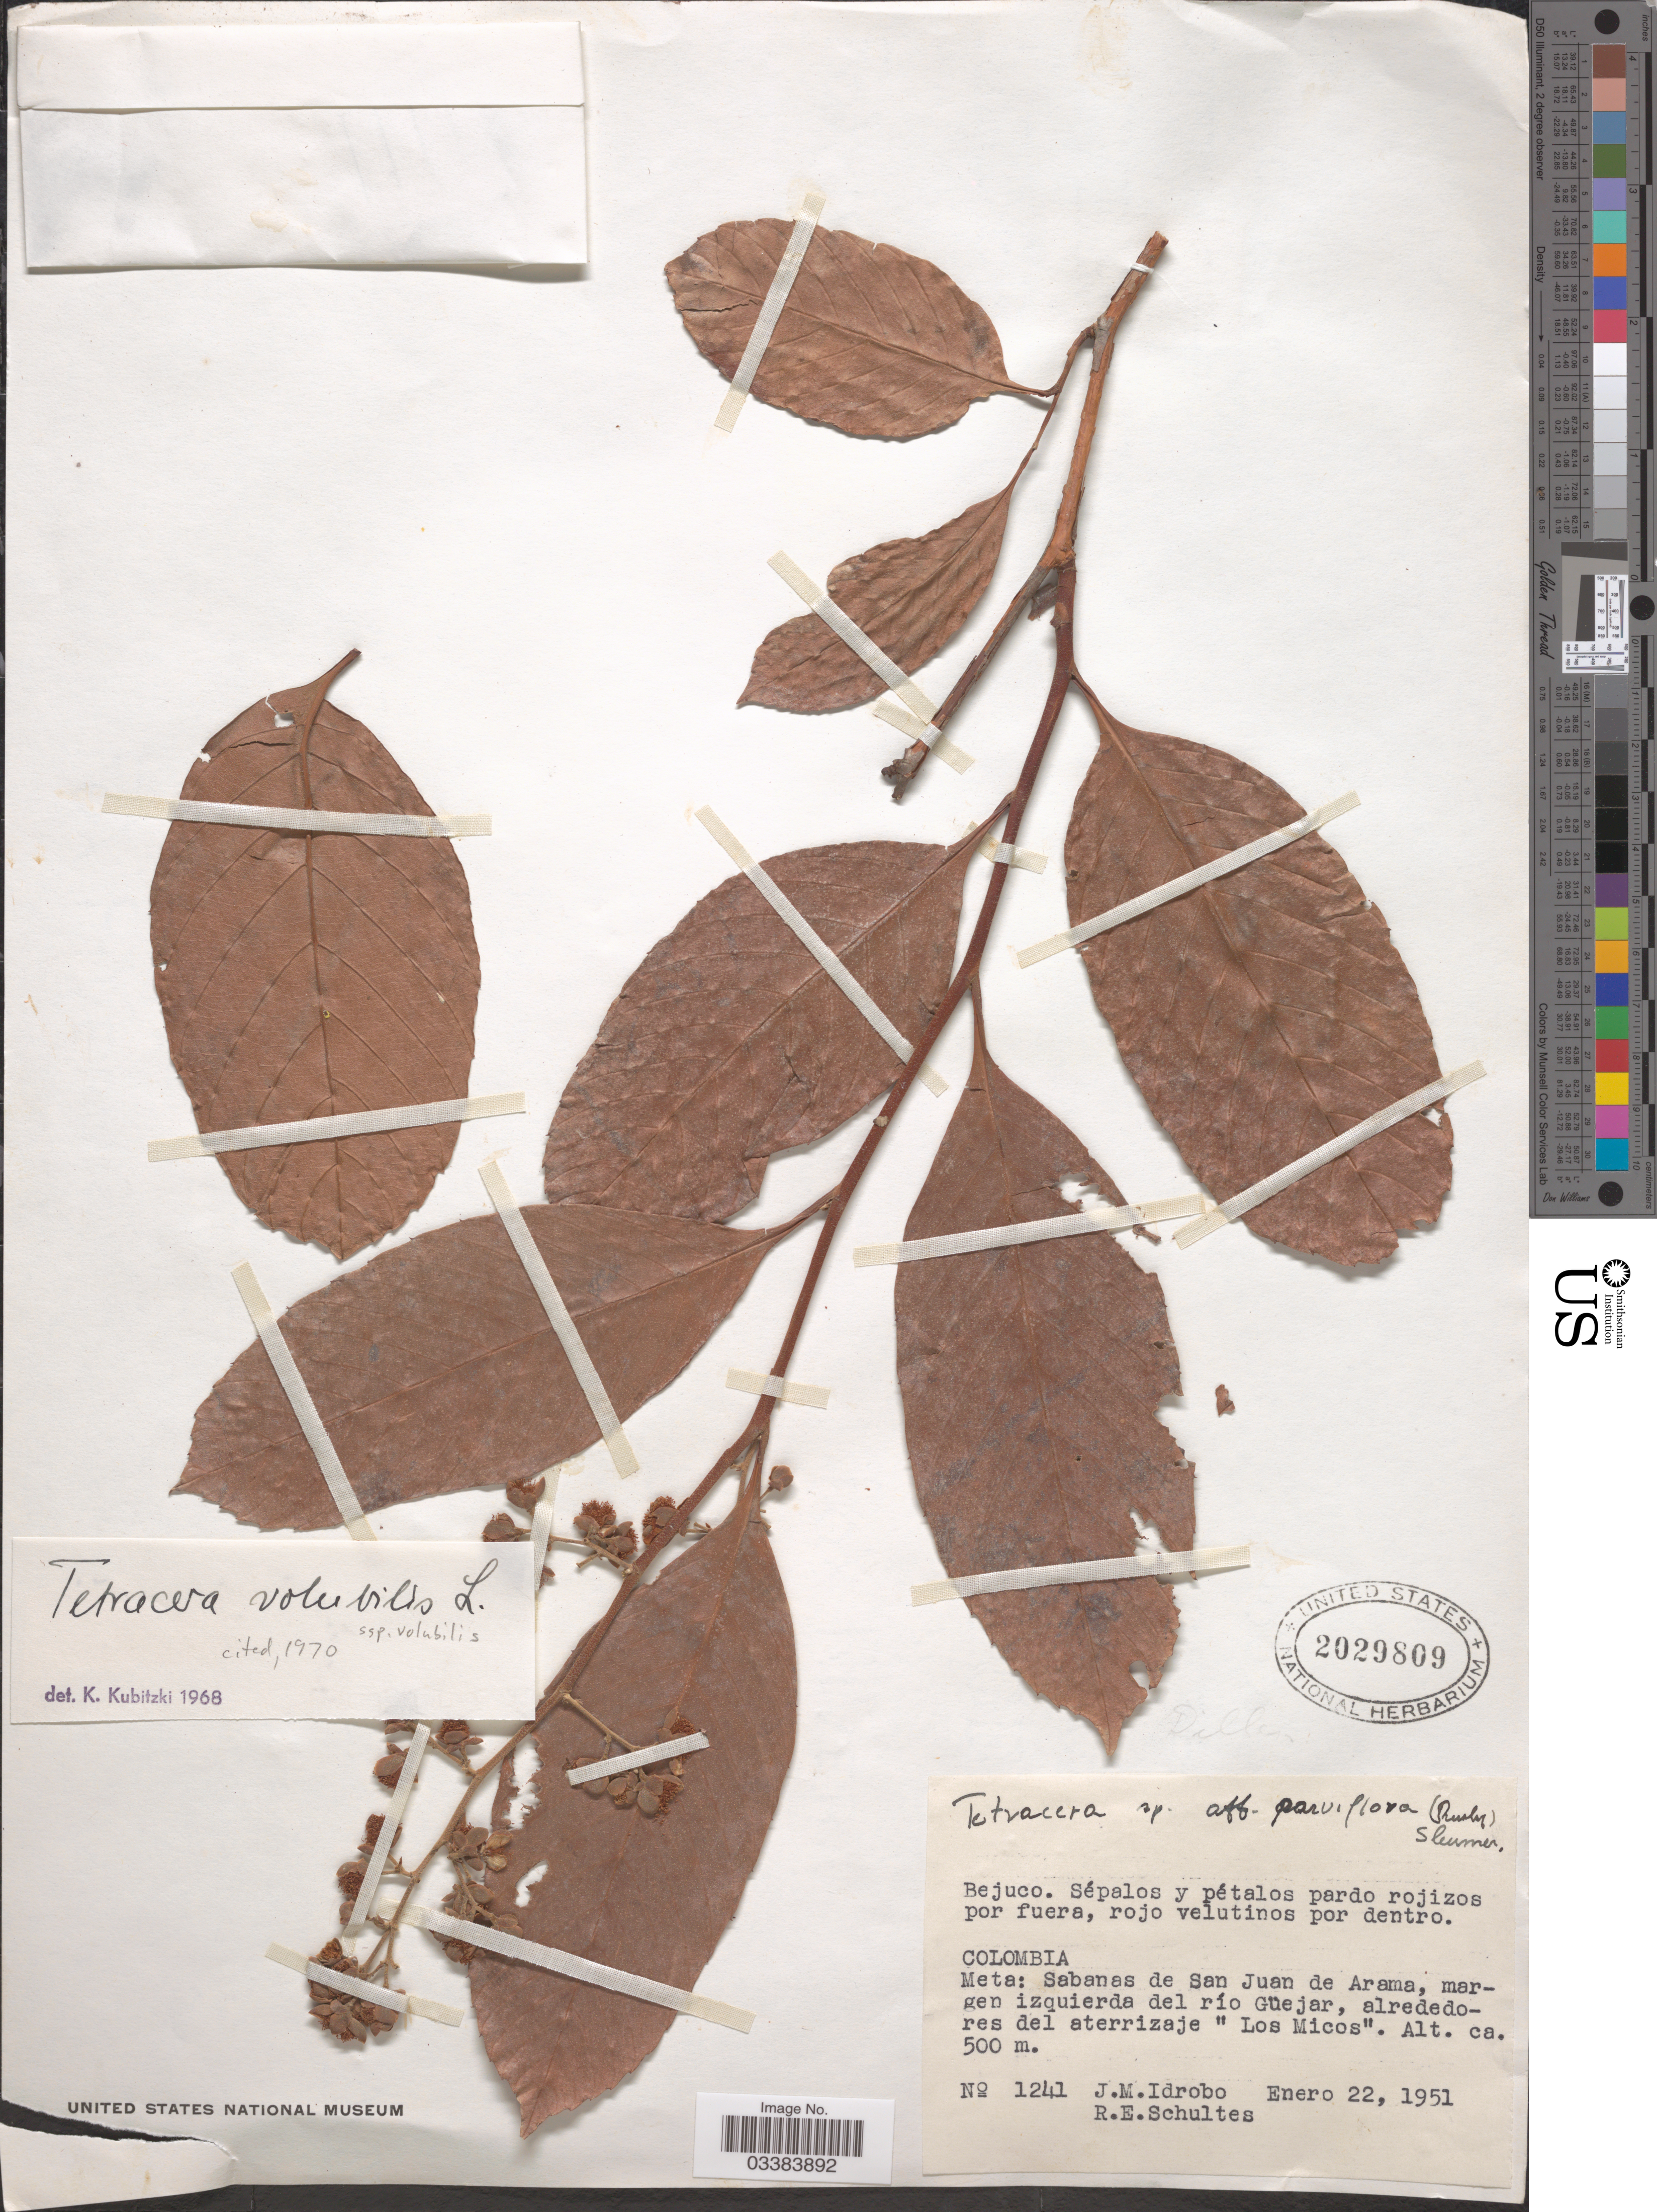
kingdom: Plantae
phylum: Tracheophyta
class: Magnoliopsida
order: Dilleniales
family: Dilleniaceae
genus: Tetracera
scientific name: Tetracera volubilis subsp. volubilis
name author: L.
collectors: J. M. Idrobo & R. E. Schultes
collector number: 1241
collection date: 1951-01-22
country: Colombia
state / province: Meta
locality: Sabanas de San Juan de Arama, margen izquierda del río Güejar, alrededores del aterrizaje "Los Micos".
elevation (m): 500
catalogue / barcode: US 2029809